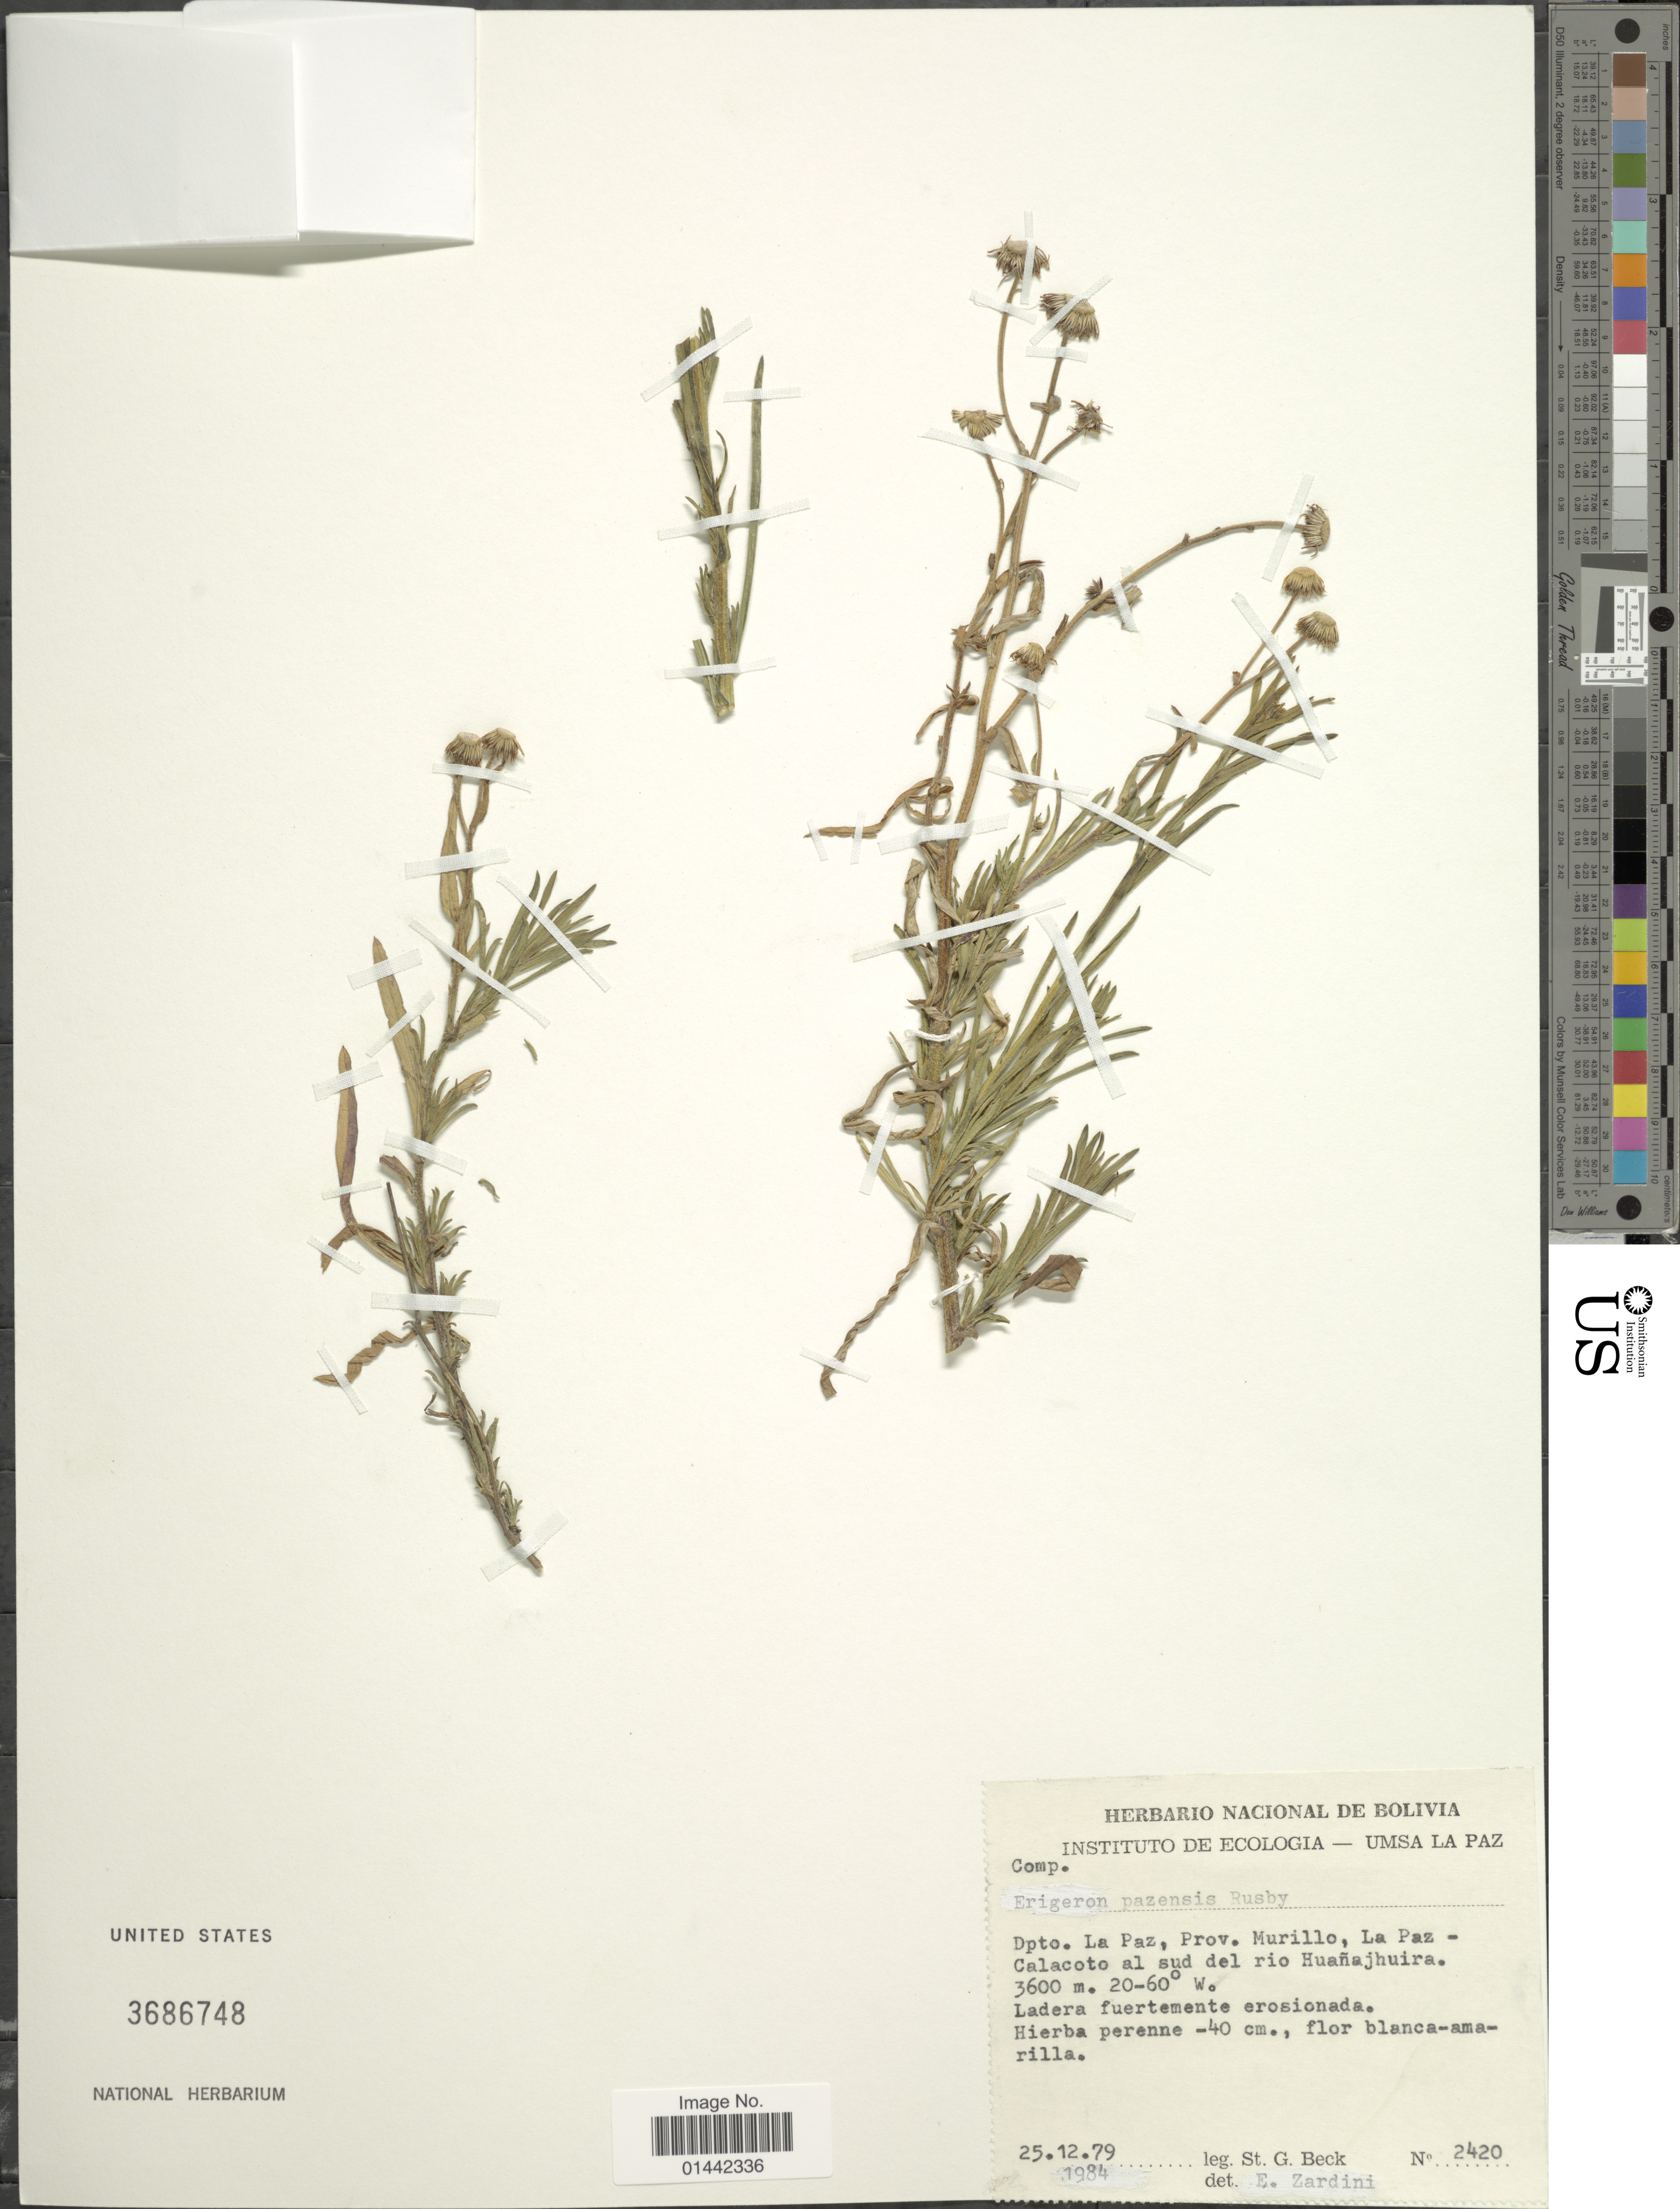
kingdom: Plantae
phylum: Tracheophyta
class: Magnoliopsida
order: Asterales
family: Asteraceae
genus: Erigeron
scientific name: Erigeron pazensis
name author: Sch. Bip. ex Rusby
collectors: S. G. Beck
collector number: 2420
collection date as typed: Transcribed d/m/y: 25/12/79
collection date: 1984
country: Bolivia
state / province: La Paz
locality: Prov. Murillo, La Paz, Calacoto al sud del rio Huañajhuira, Ladera fuertemente erosionada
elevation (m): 3600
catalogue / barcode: US 3686748